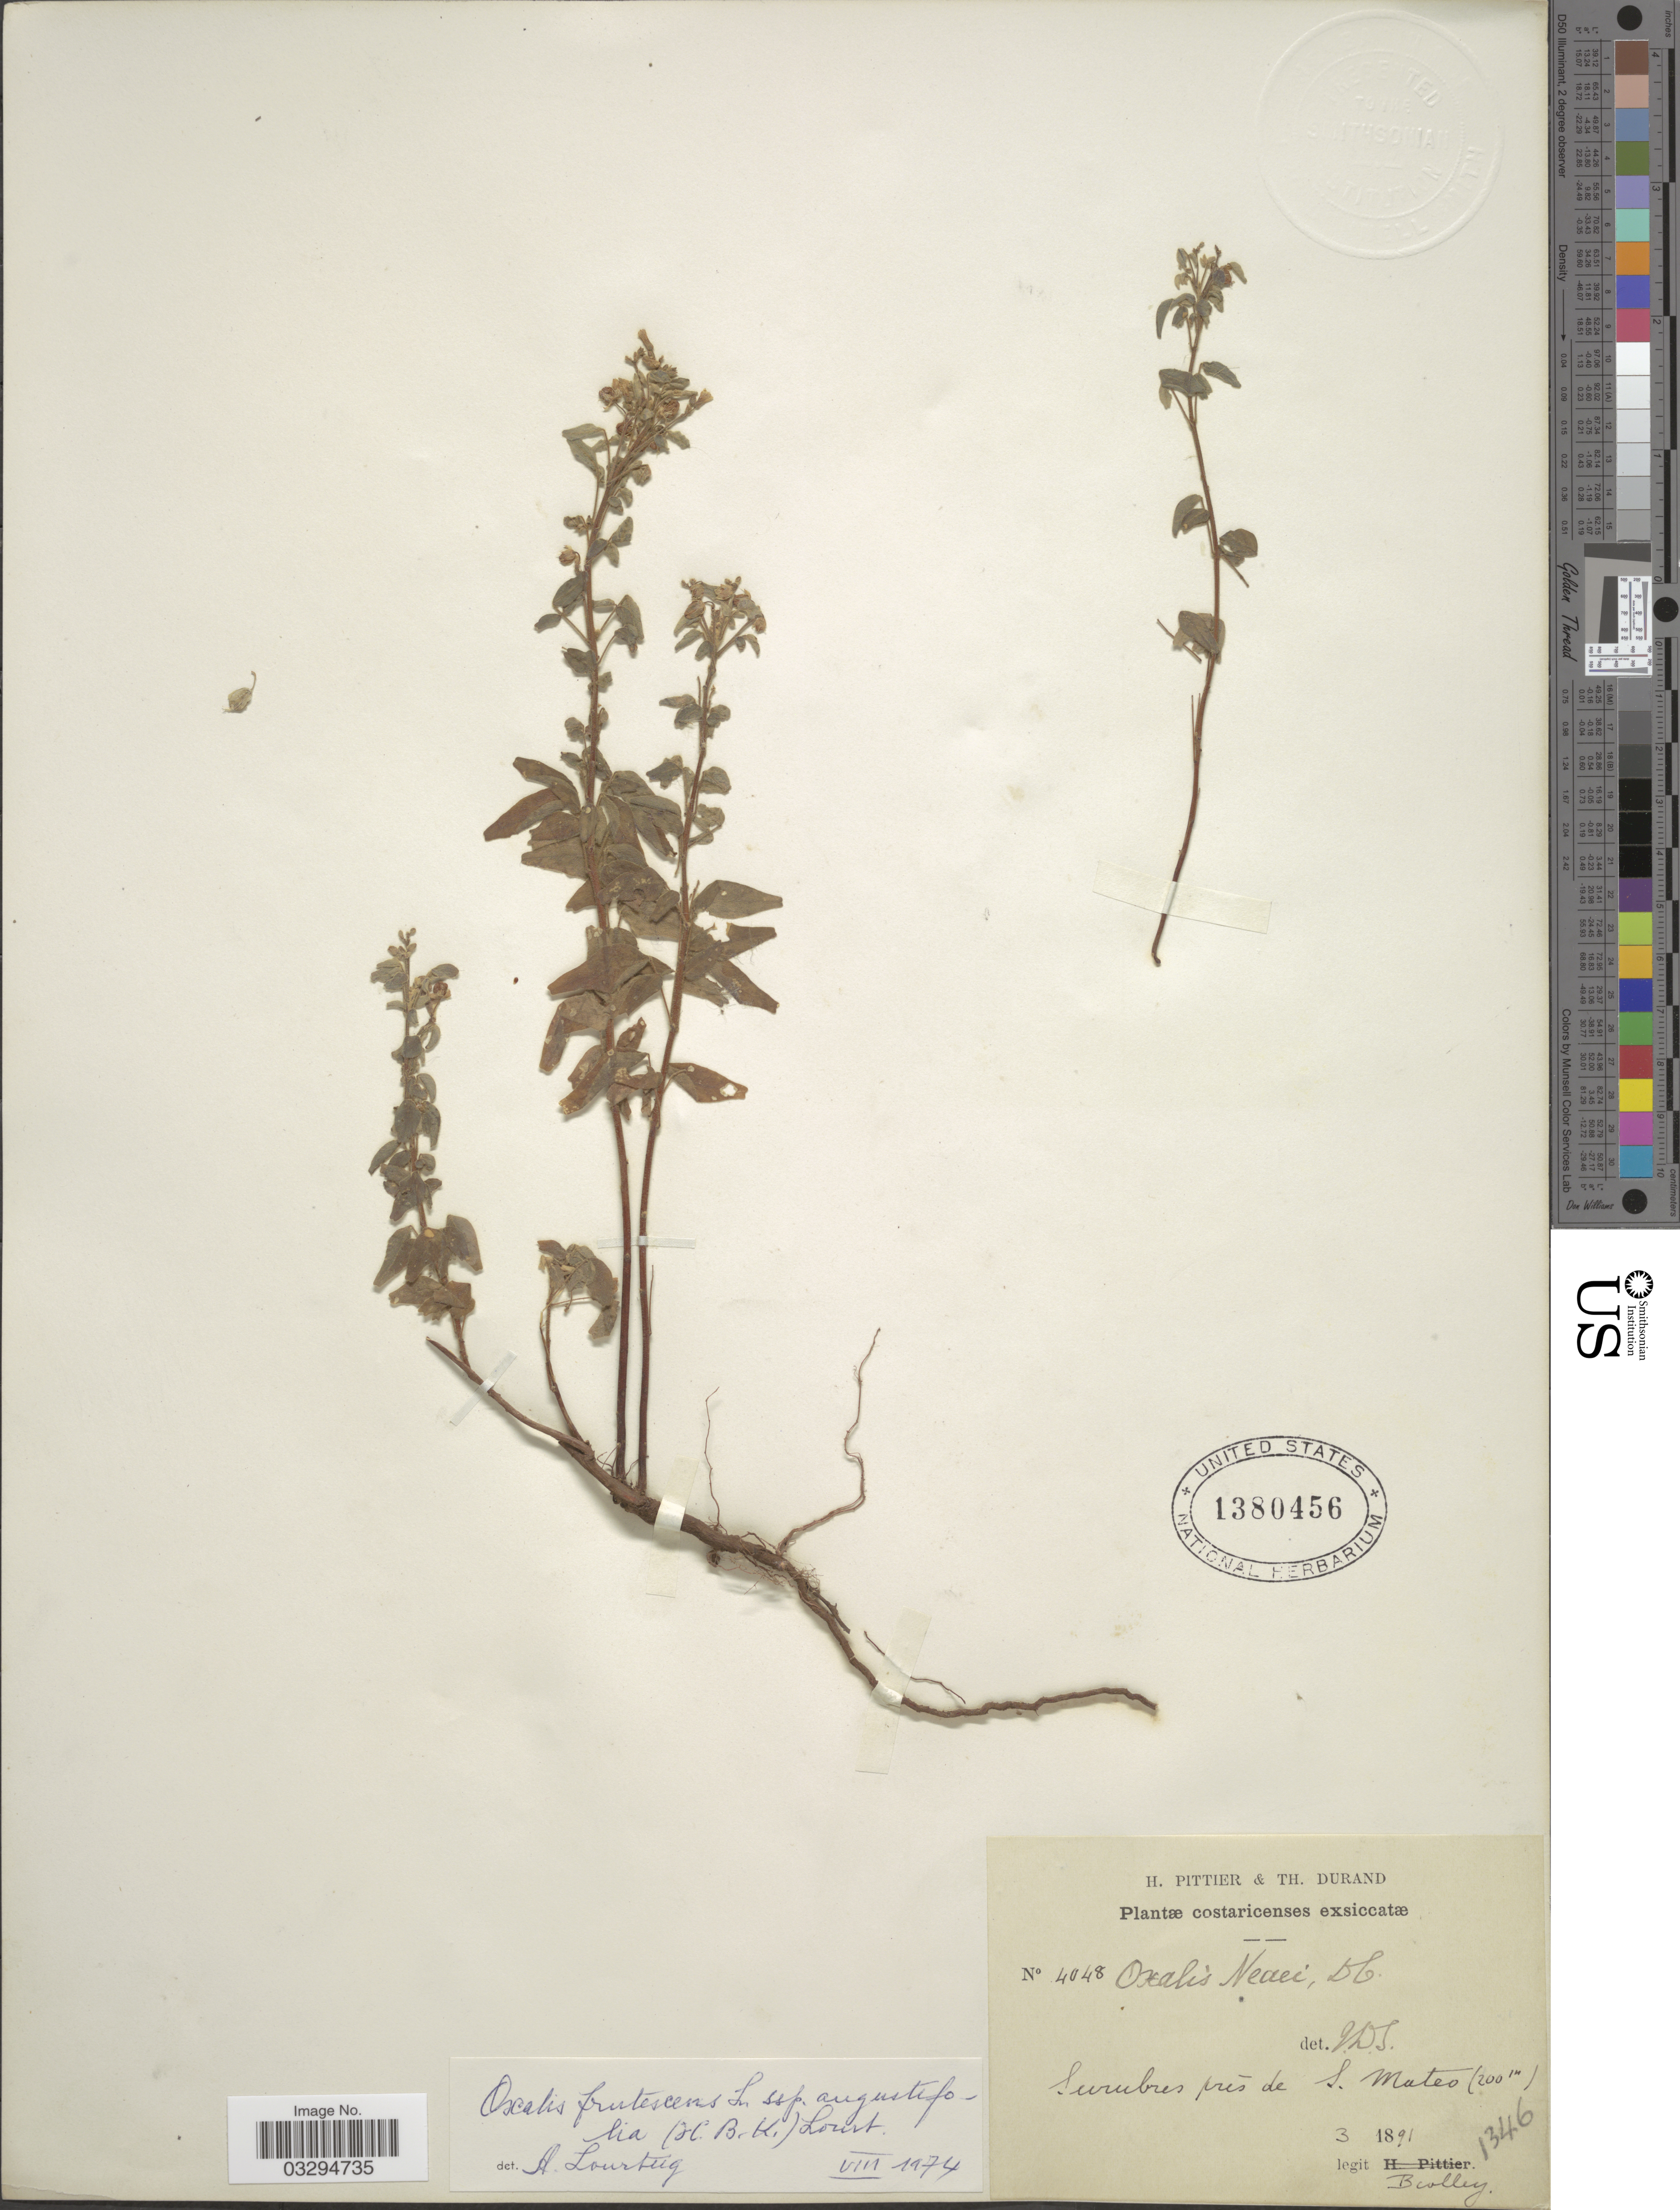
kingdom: Plantae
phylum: Tracheophyta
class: Magnoliopsida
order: Oxalidales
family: Oxalidaceae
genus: Oxalis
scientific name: Oxalis frutescens subsp. angustifolia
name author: (Kunth) Lourteig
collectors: Biolley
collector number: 4048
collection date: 1891-03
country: Costa Rica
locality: Surubres prés de S. Mateo.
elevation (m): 200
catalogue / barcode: US 1380456